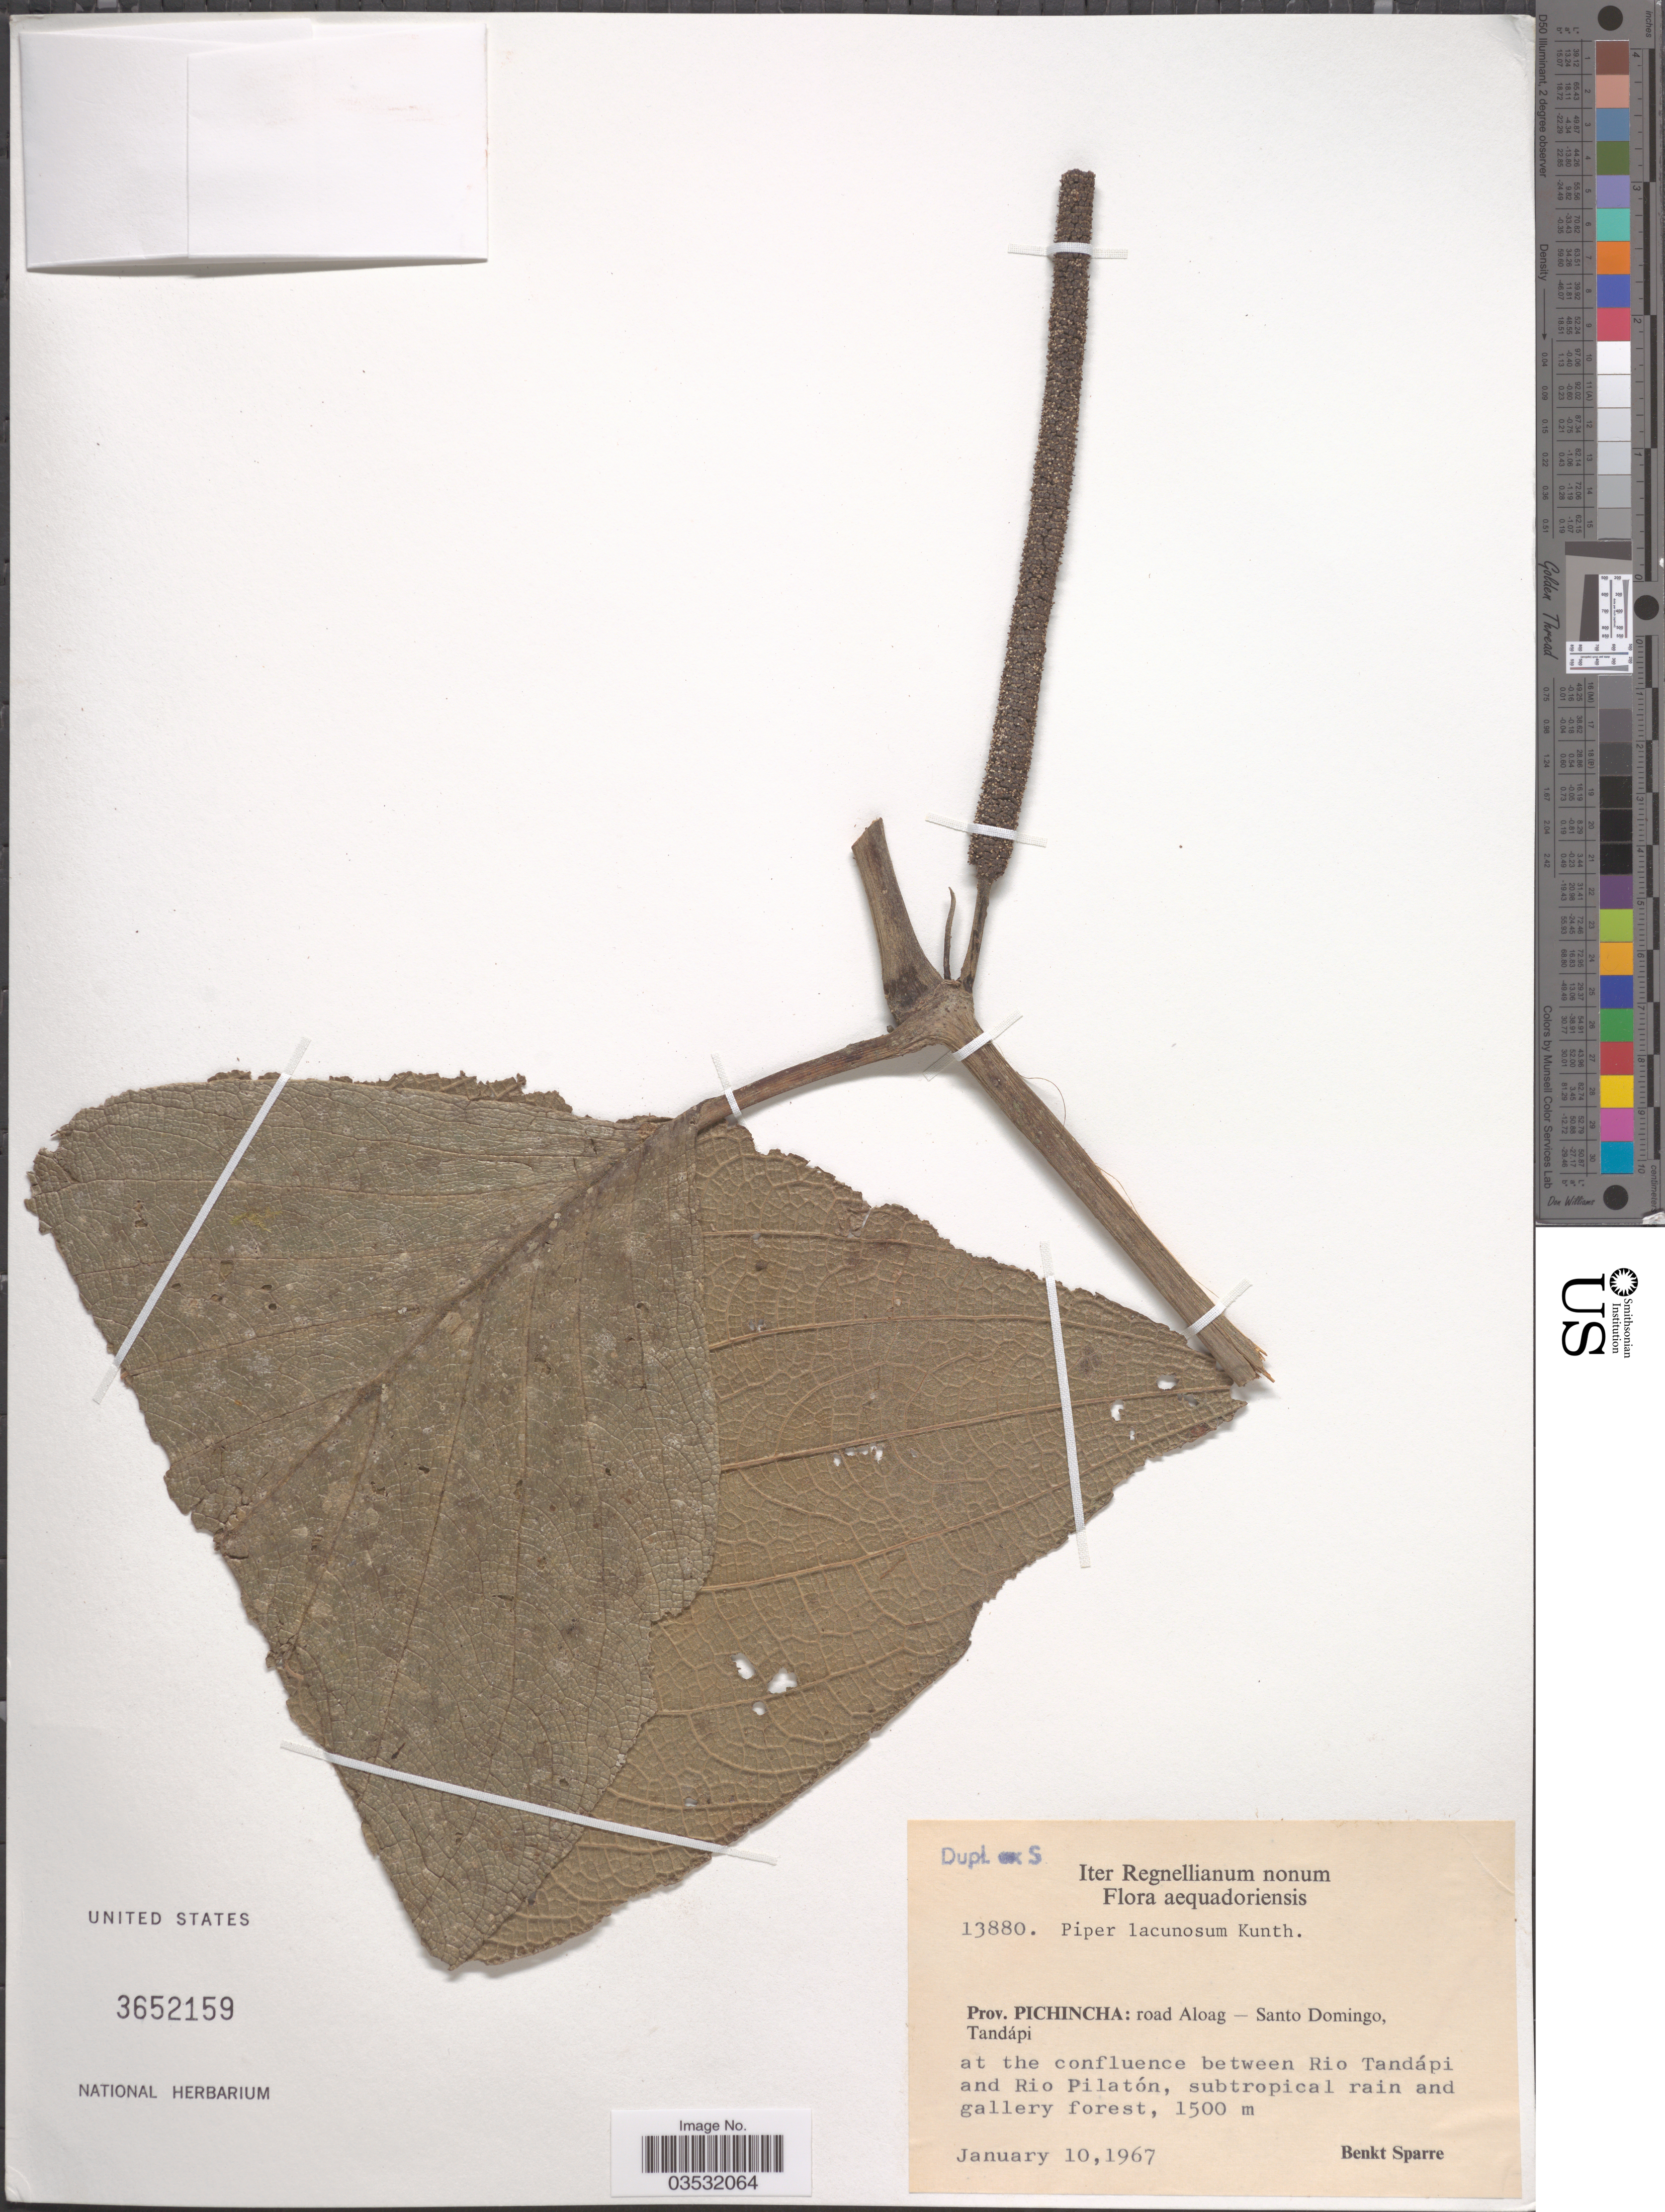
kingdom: Plantae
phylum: Tracheophyta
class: Magnoliopsida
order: Piperales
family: Piperaceae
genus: Piper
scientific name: Piper lacunosum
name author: Kunth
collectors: B. Sparre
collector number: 13880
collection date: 1967-01-10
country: Ecuador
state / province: Pichincha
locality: Road Aloag-Santo Domingo, Tandápi at the confluence between Rio Tandápi and Rio Pilatón.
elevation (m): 1500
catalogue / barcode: US 3652159